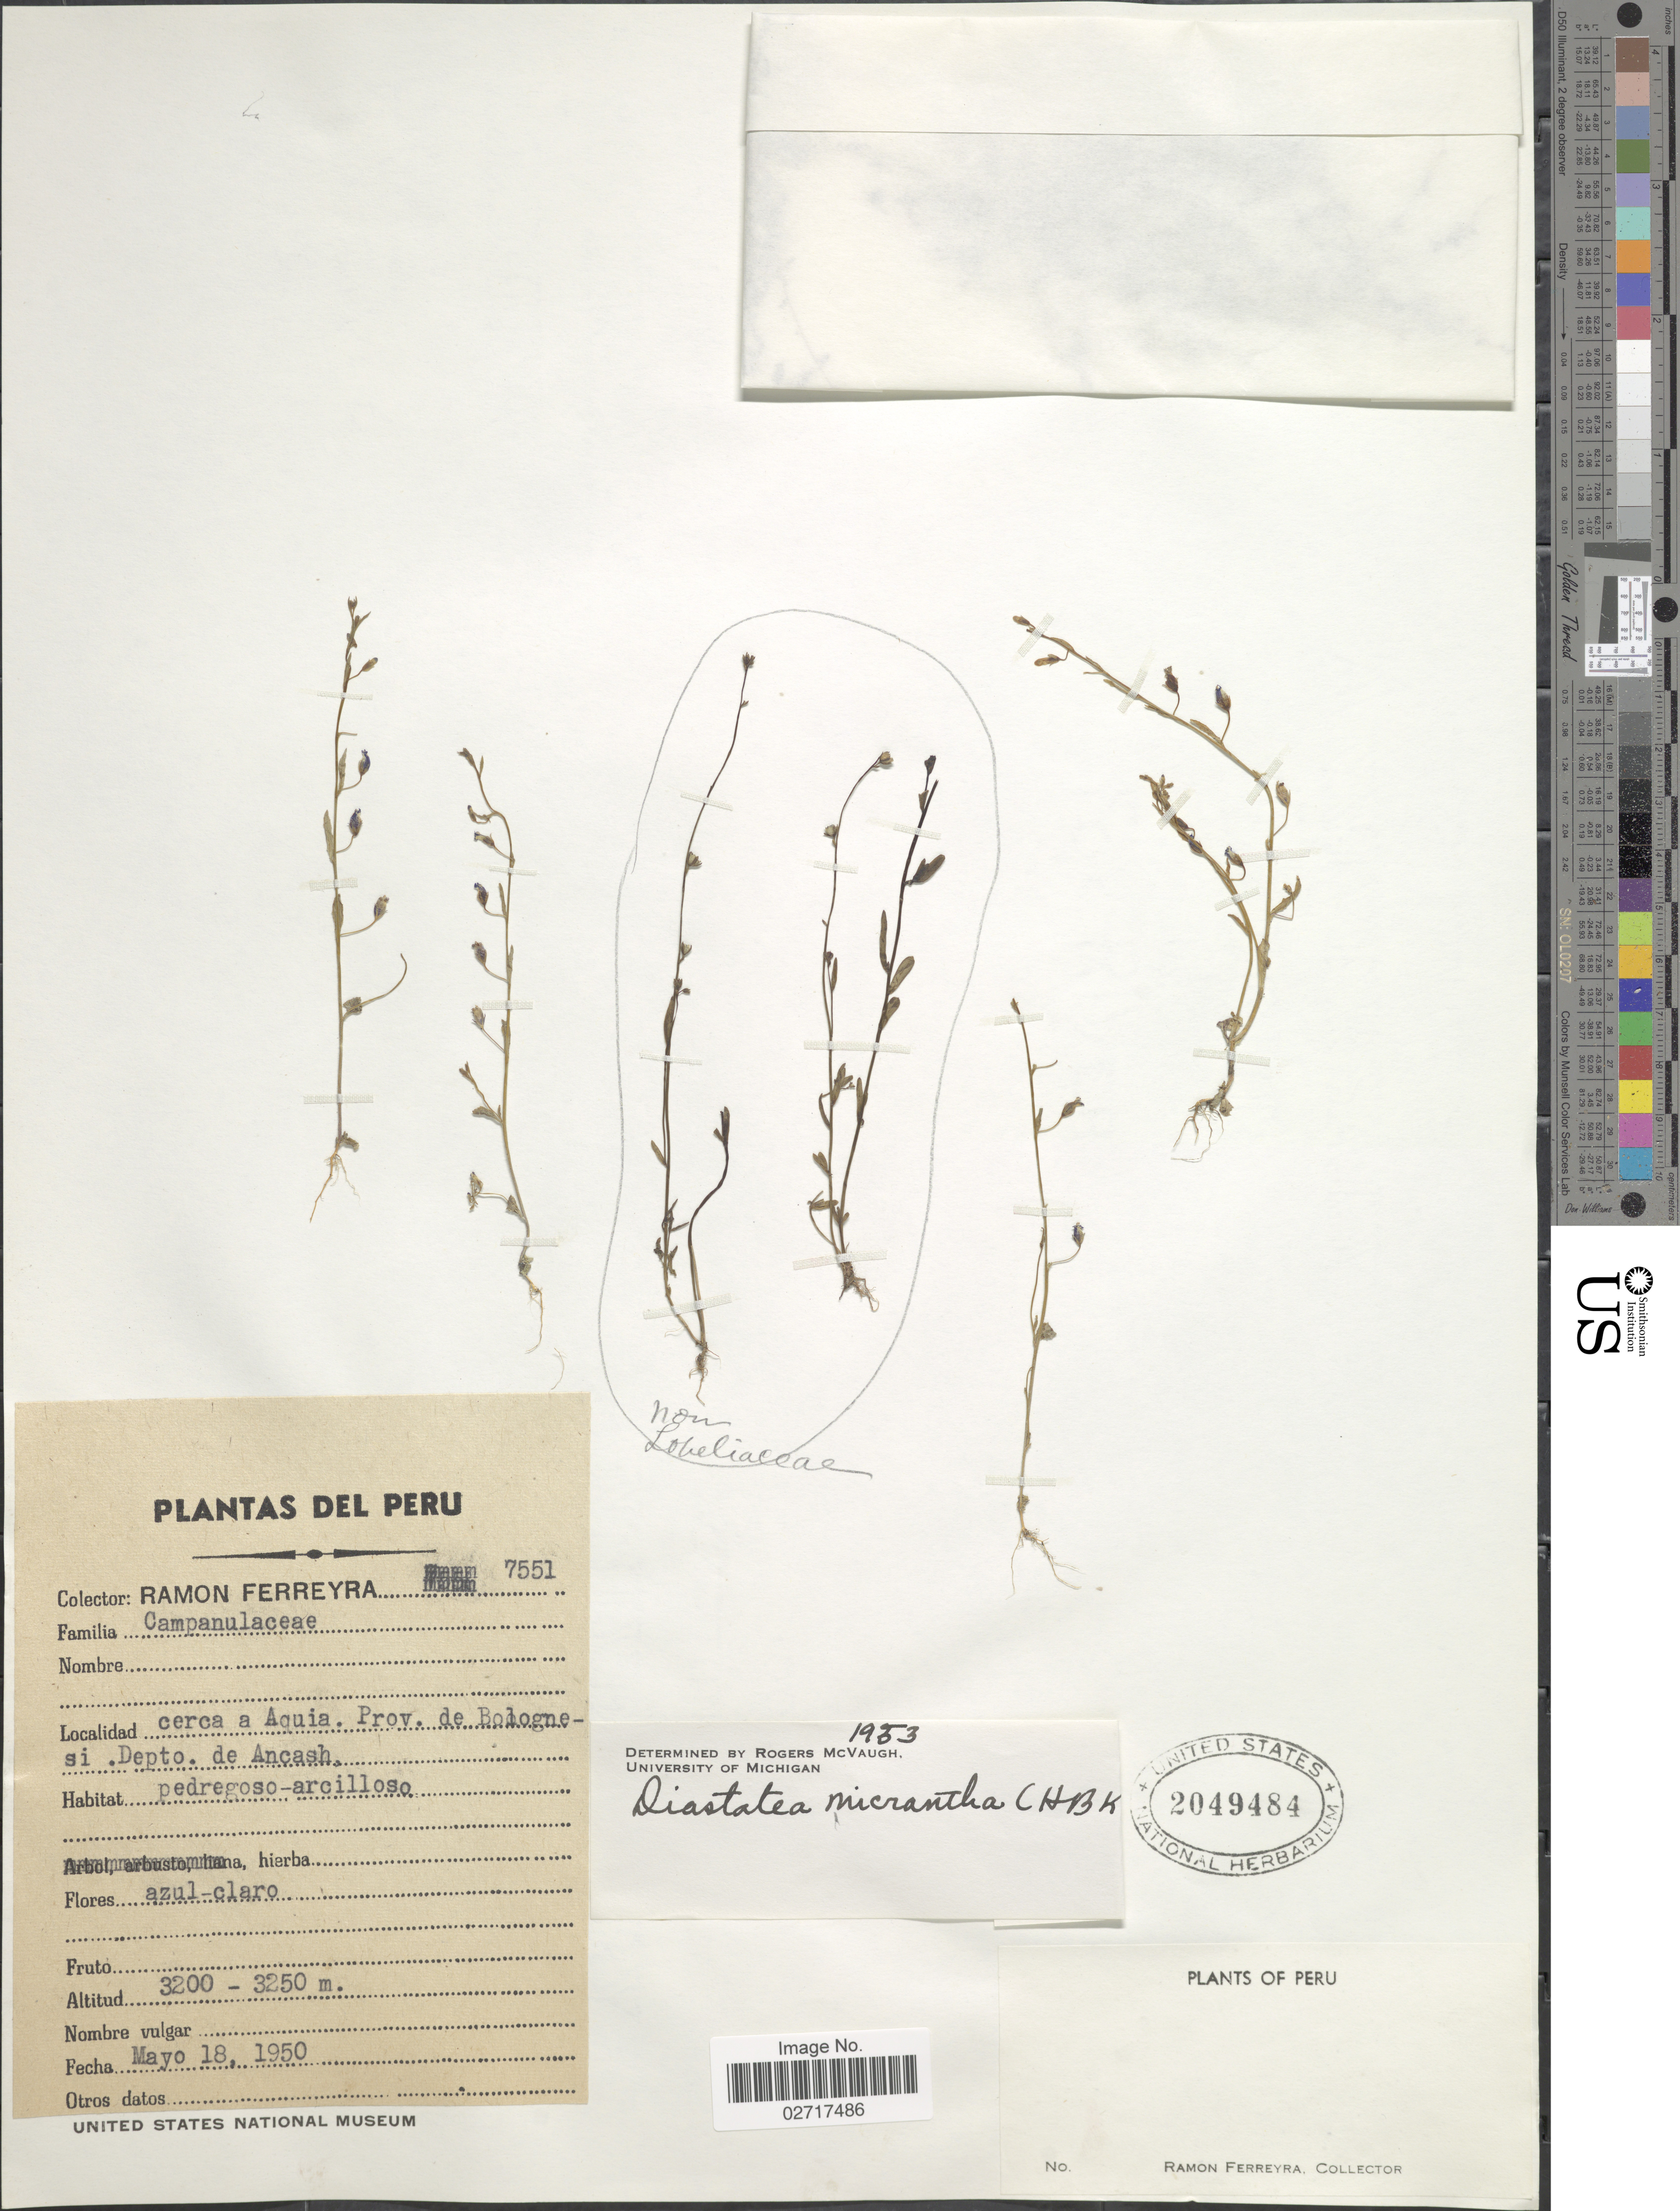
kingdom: Plantae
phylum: Tracheophyta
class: Magnoliopsida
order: Asterales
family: Campanulaceae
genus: Diastatea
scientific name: Diastatea micrantha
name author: (Kunth) McVaugh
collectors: R. A. Ferreyra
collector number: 7551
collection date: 1950-05-18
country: Peru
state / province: Ancash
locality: Cerca a Aquia. Prov. de Bolognesi. Depto. de Ancash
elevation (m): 3200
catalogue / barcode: US 2049484